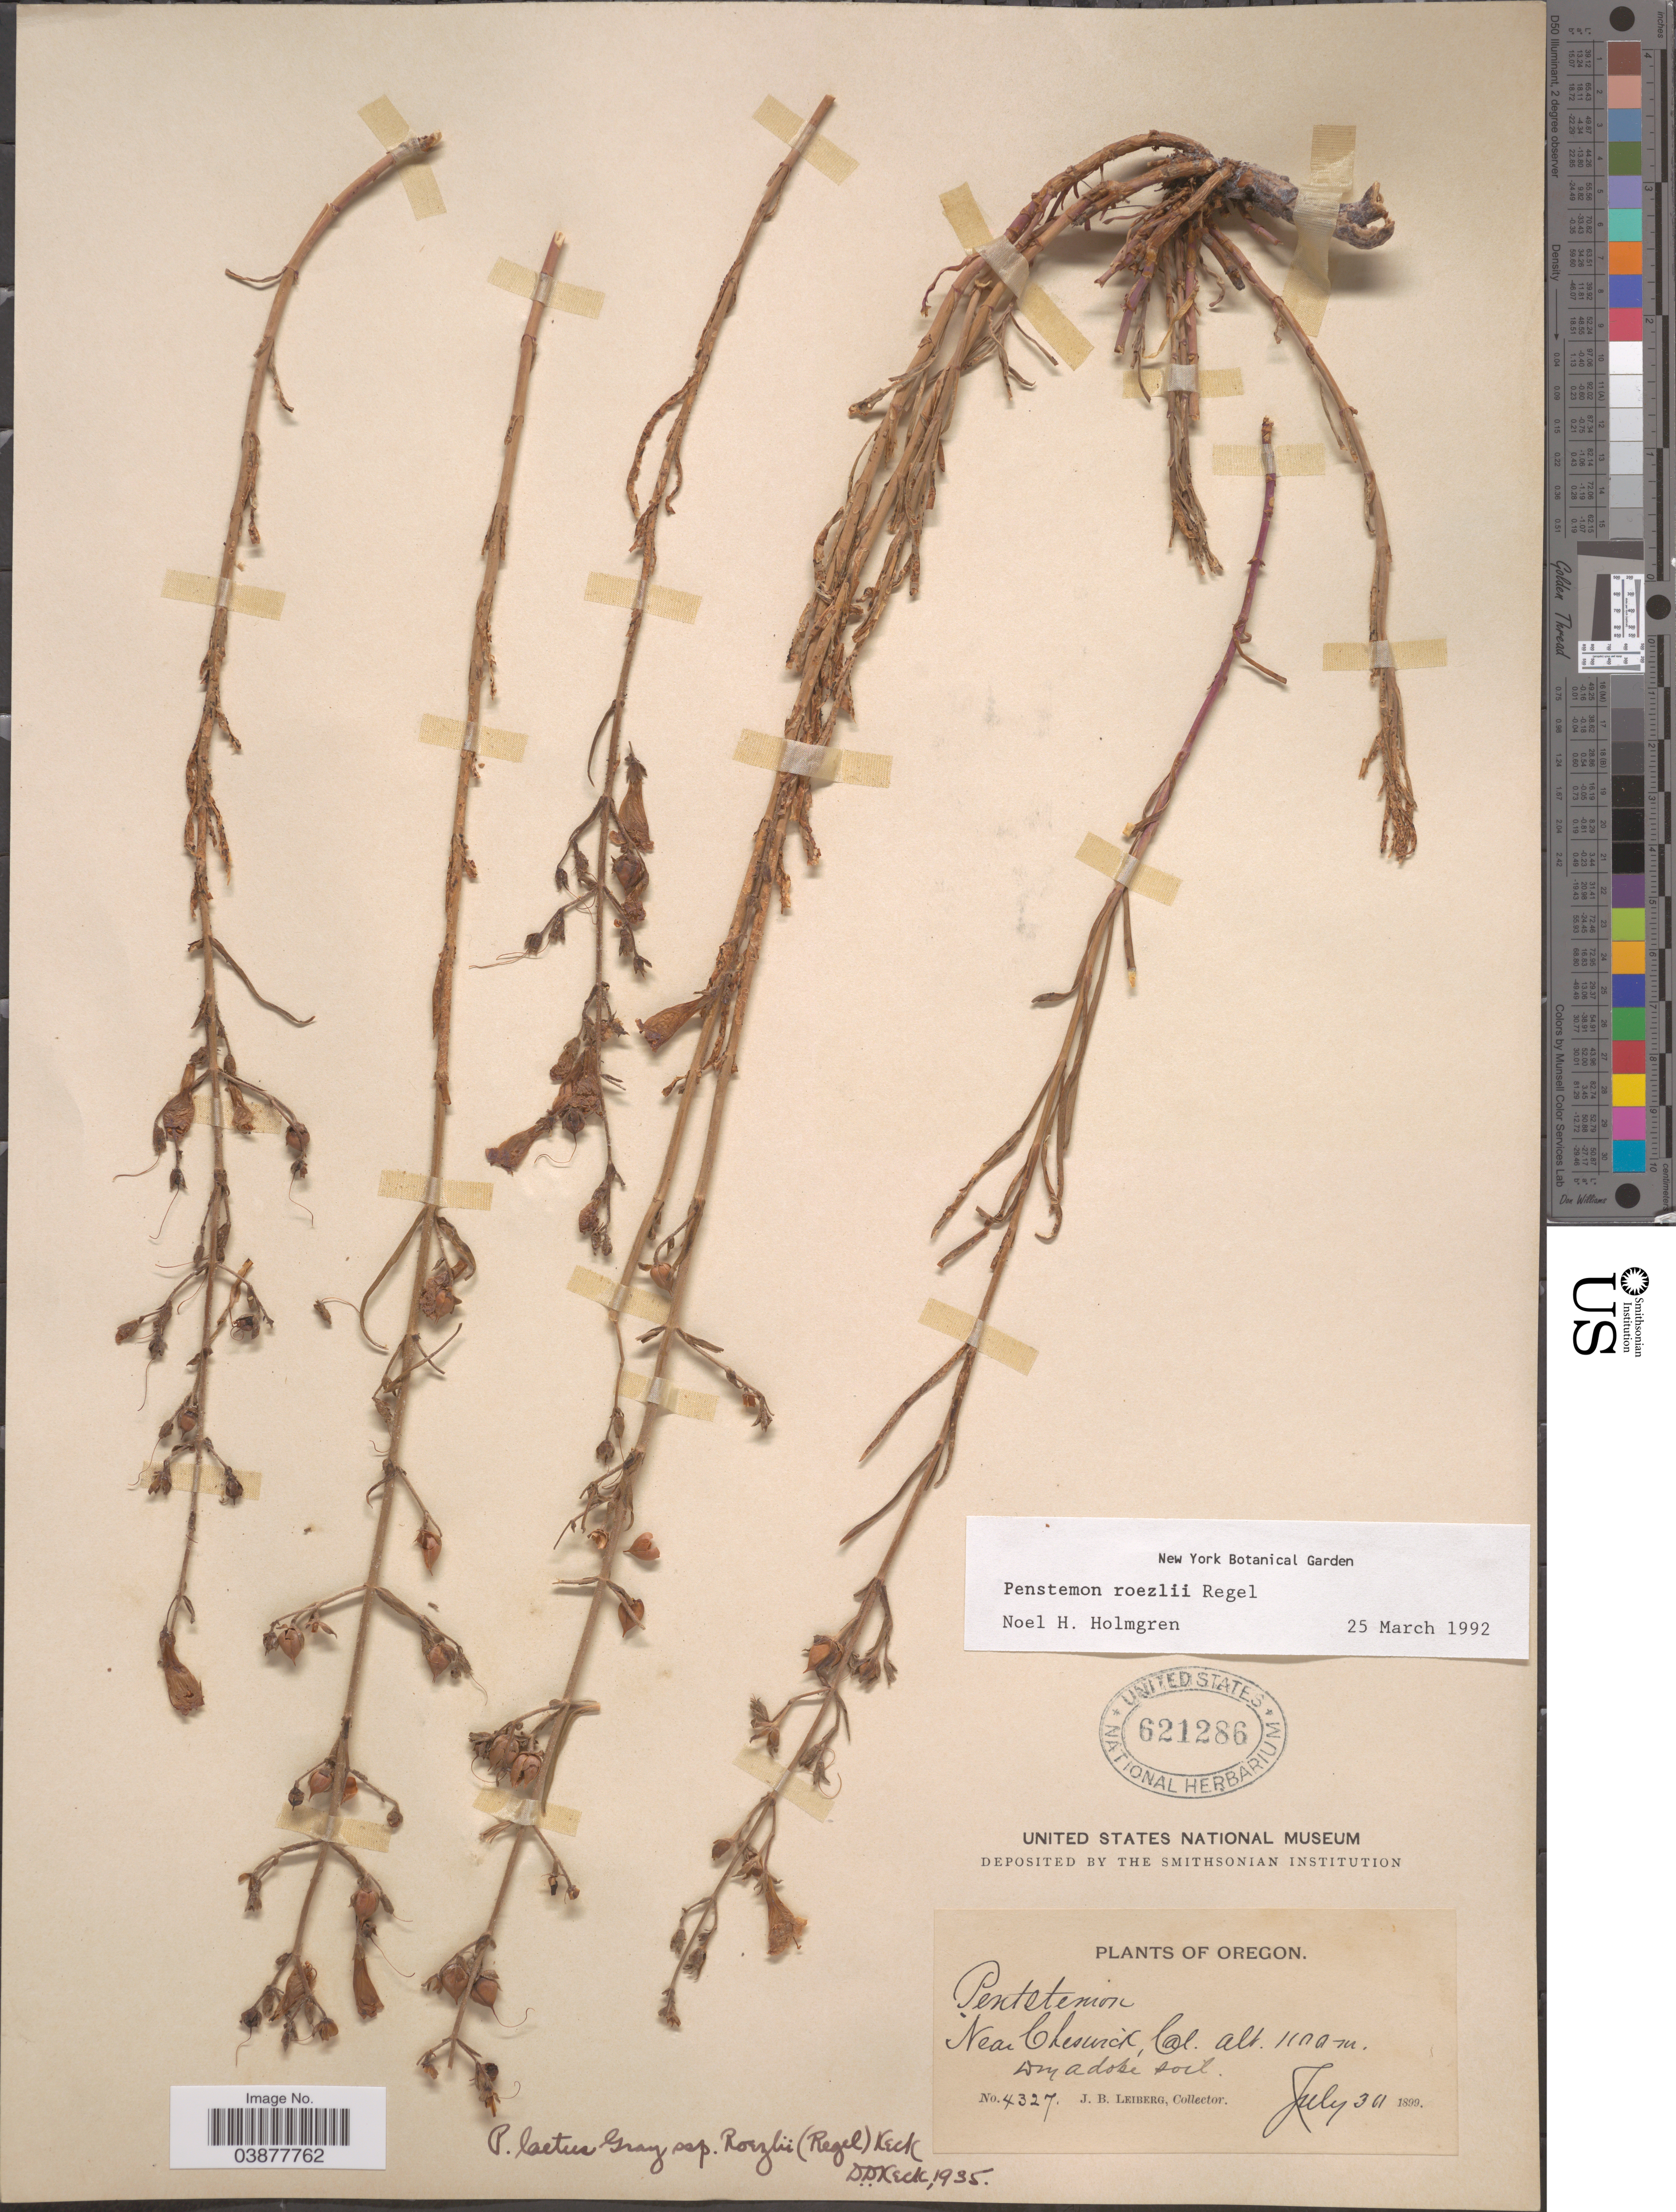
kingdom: Plantae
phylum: Tracheophyta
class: Magnoliopsida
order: Lamiales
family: Plantaginaceae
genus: Penstemon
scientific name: Penstemon roezlii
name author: Regel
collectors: J. B. Leiberg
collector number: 4327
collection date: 1899-07-30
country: United States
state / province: Oregon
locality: Near Cheswick.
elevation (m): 1100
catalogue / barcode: US 621286